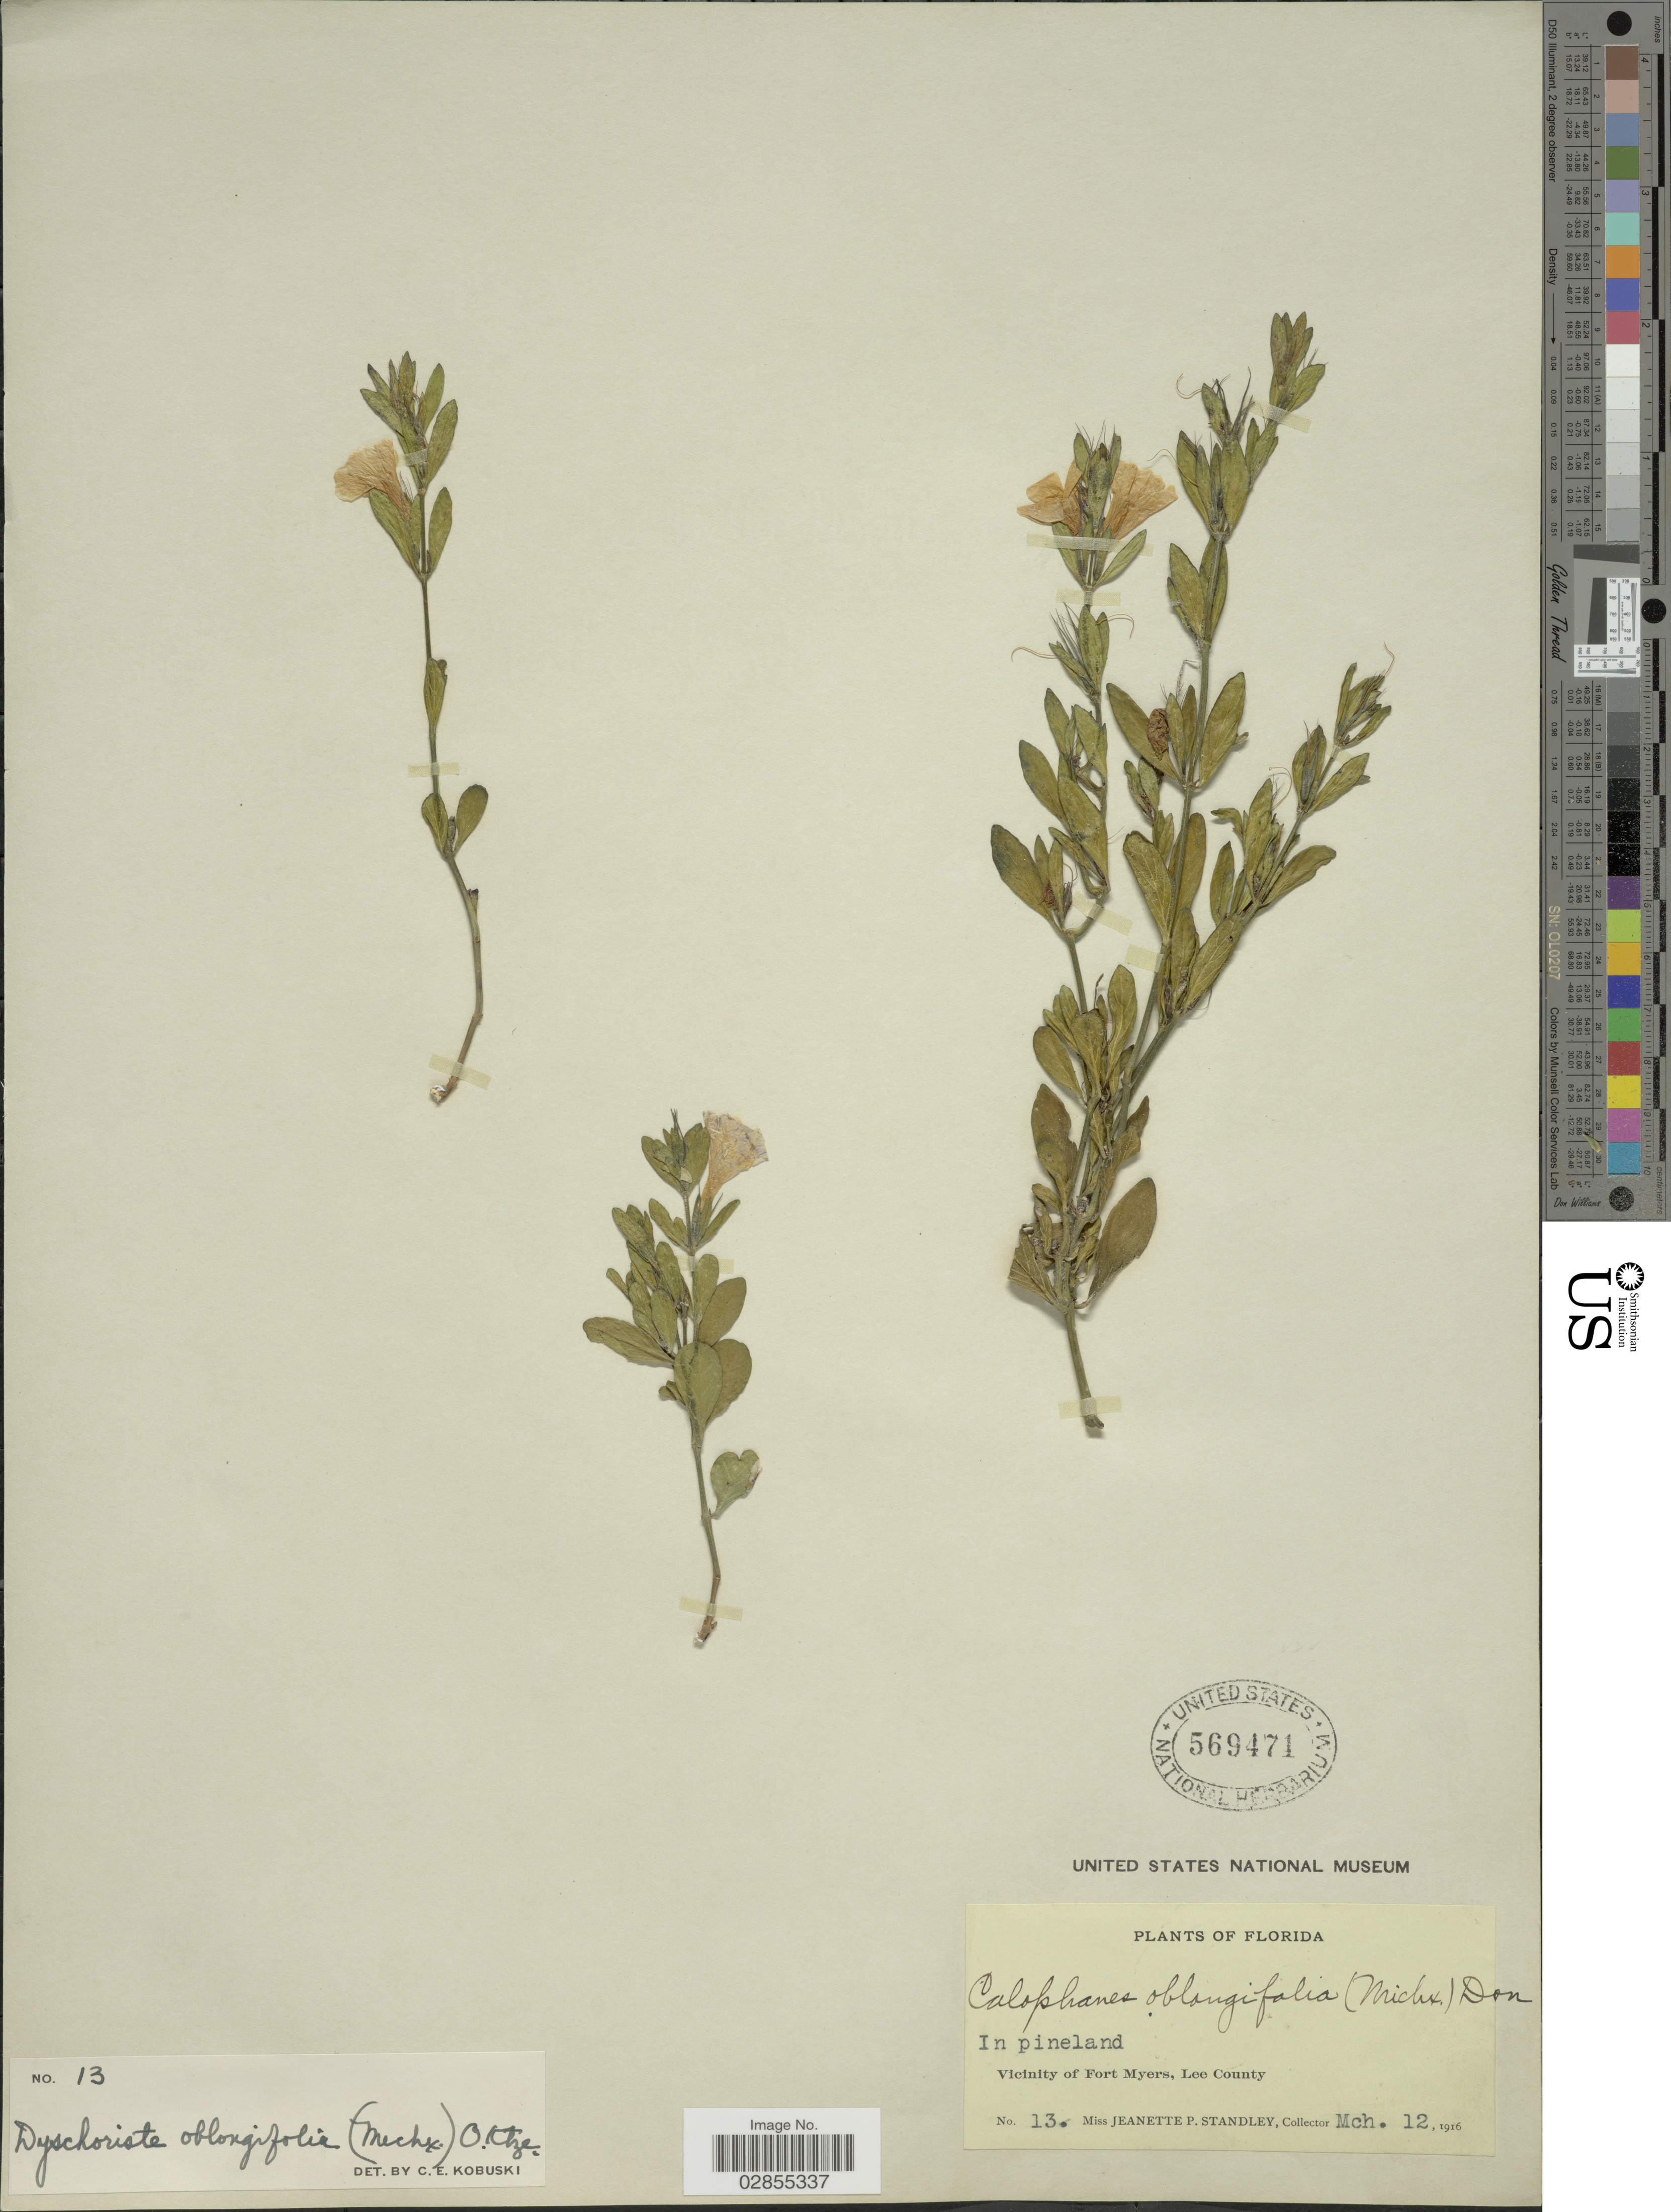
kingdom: Plantae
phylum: Tracheophyta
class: Magnoliopsida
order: Lamiales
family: Acanthaceae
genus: Dyschoriste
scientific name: Dyschoriste oblongifolia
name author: (Michx.) Kuntze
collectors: J. P. Standley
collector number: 13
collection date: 1916-03-12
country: United States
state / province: Florida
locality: Vicinity of Fort Myers, Lee County.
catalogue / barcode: US 569471